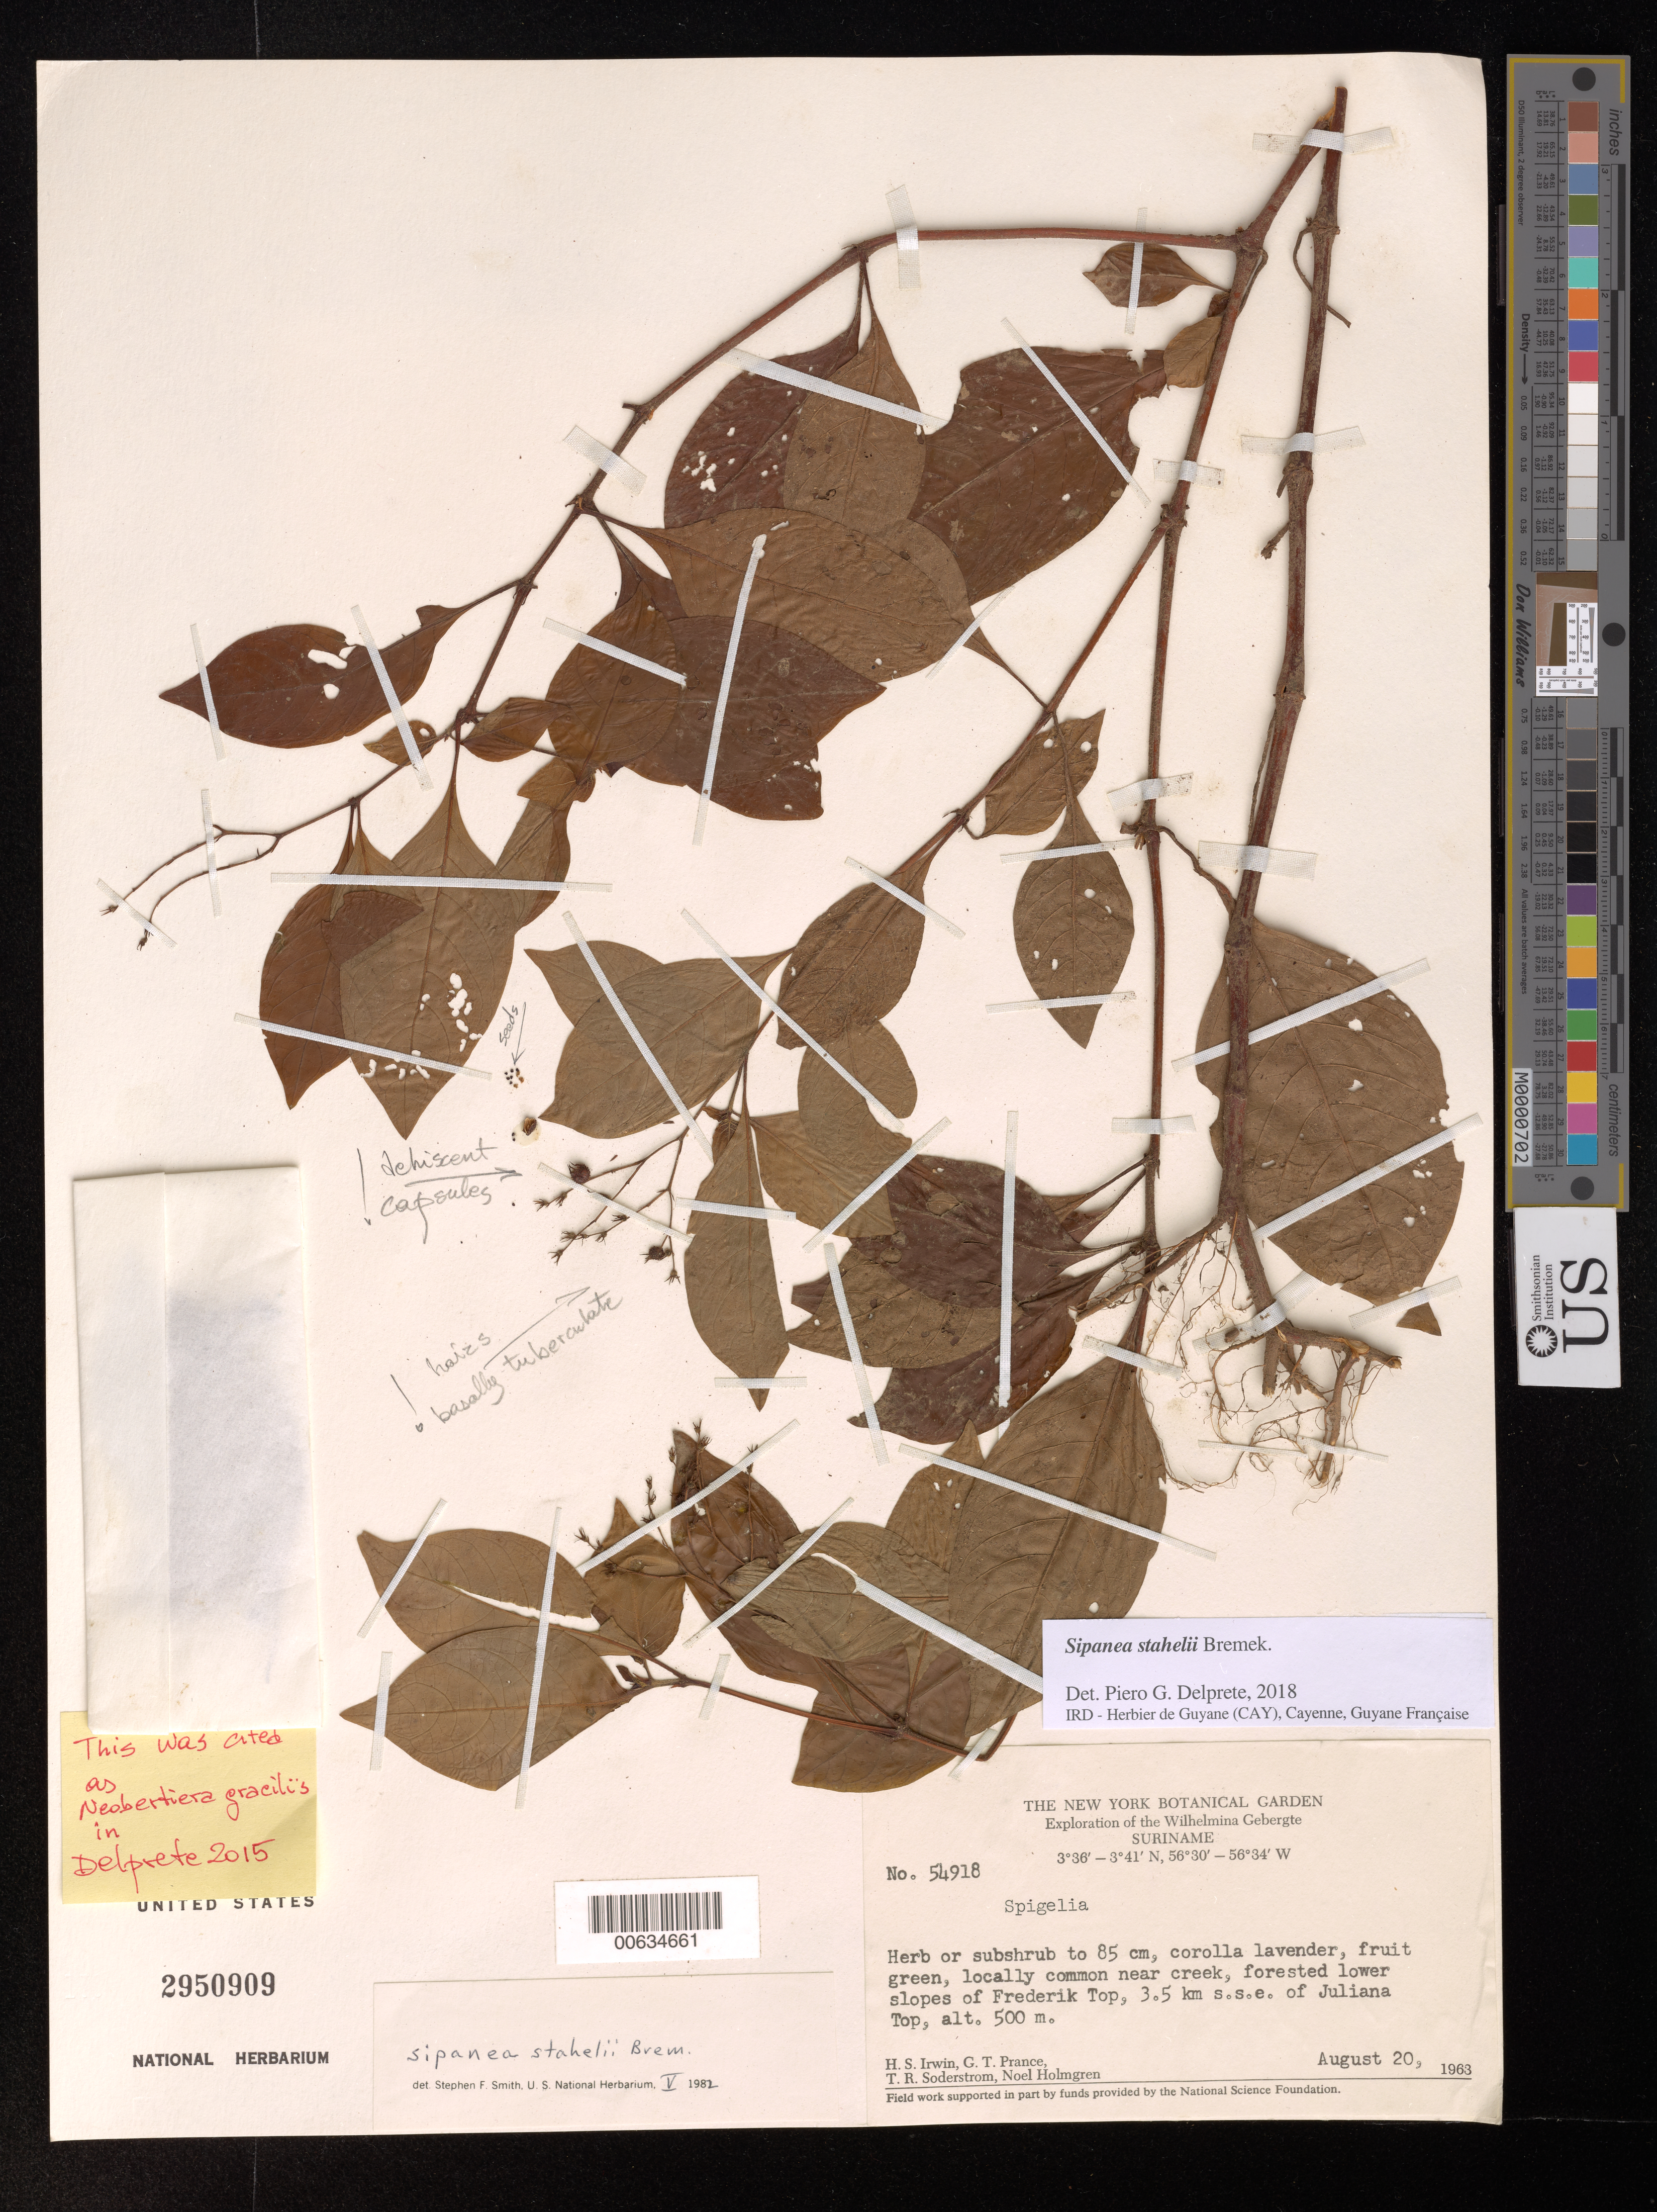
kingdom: Plantae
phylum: Tracheophyta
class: Magnoliopsida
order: Gentianales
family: Rubiaceae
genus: Sipanea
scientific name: Sipanea stahelii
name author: Bremek.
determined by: Smith, Stephen F., (US), NMNH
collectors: H. Irwin, G. T. Prance, T. R. Soderstrom & N. H. Holmgren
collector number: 54918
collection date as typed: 20-Aug-63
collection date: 1963-08-20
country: Suriname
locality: Frederik Top, 3.5 km SSE of Juliana Top, Wilhelmina Gebergte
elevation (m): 500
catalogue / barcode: US 2950909